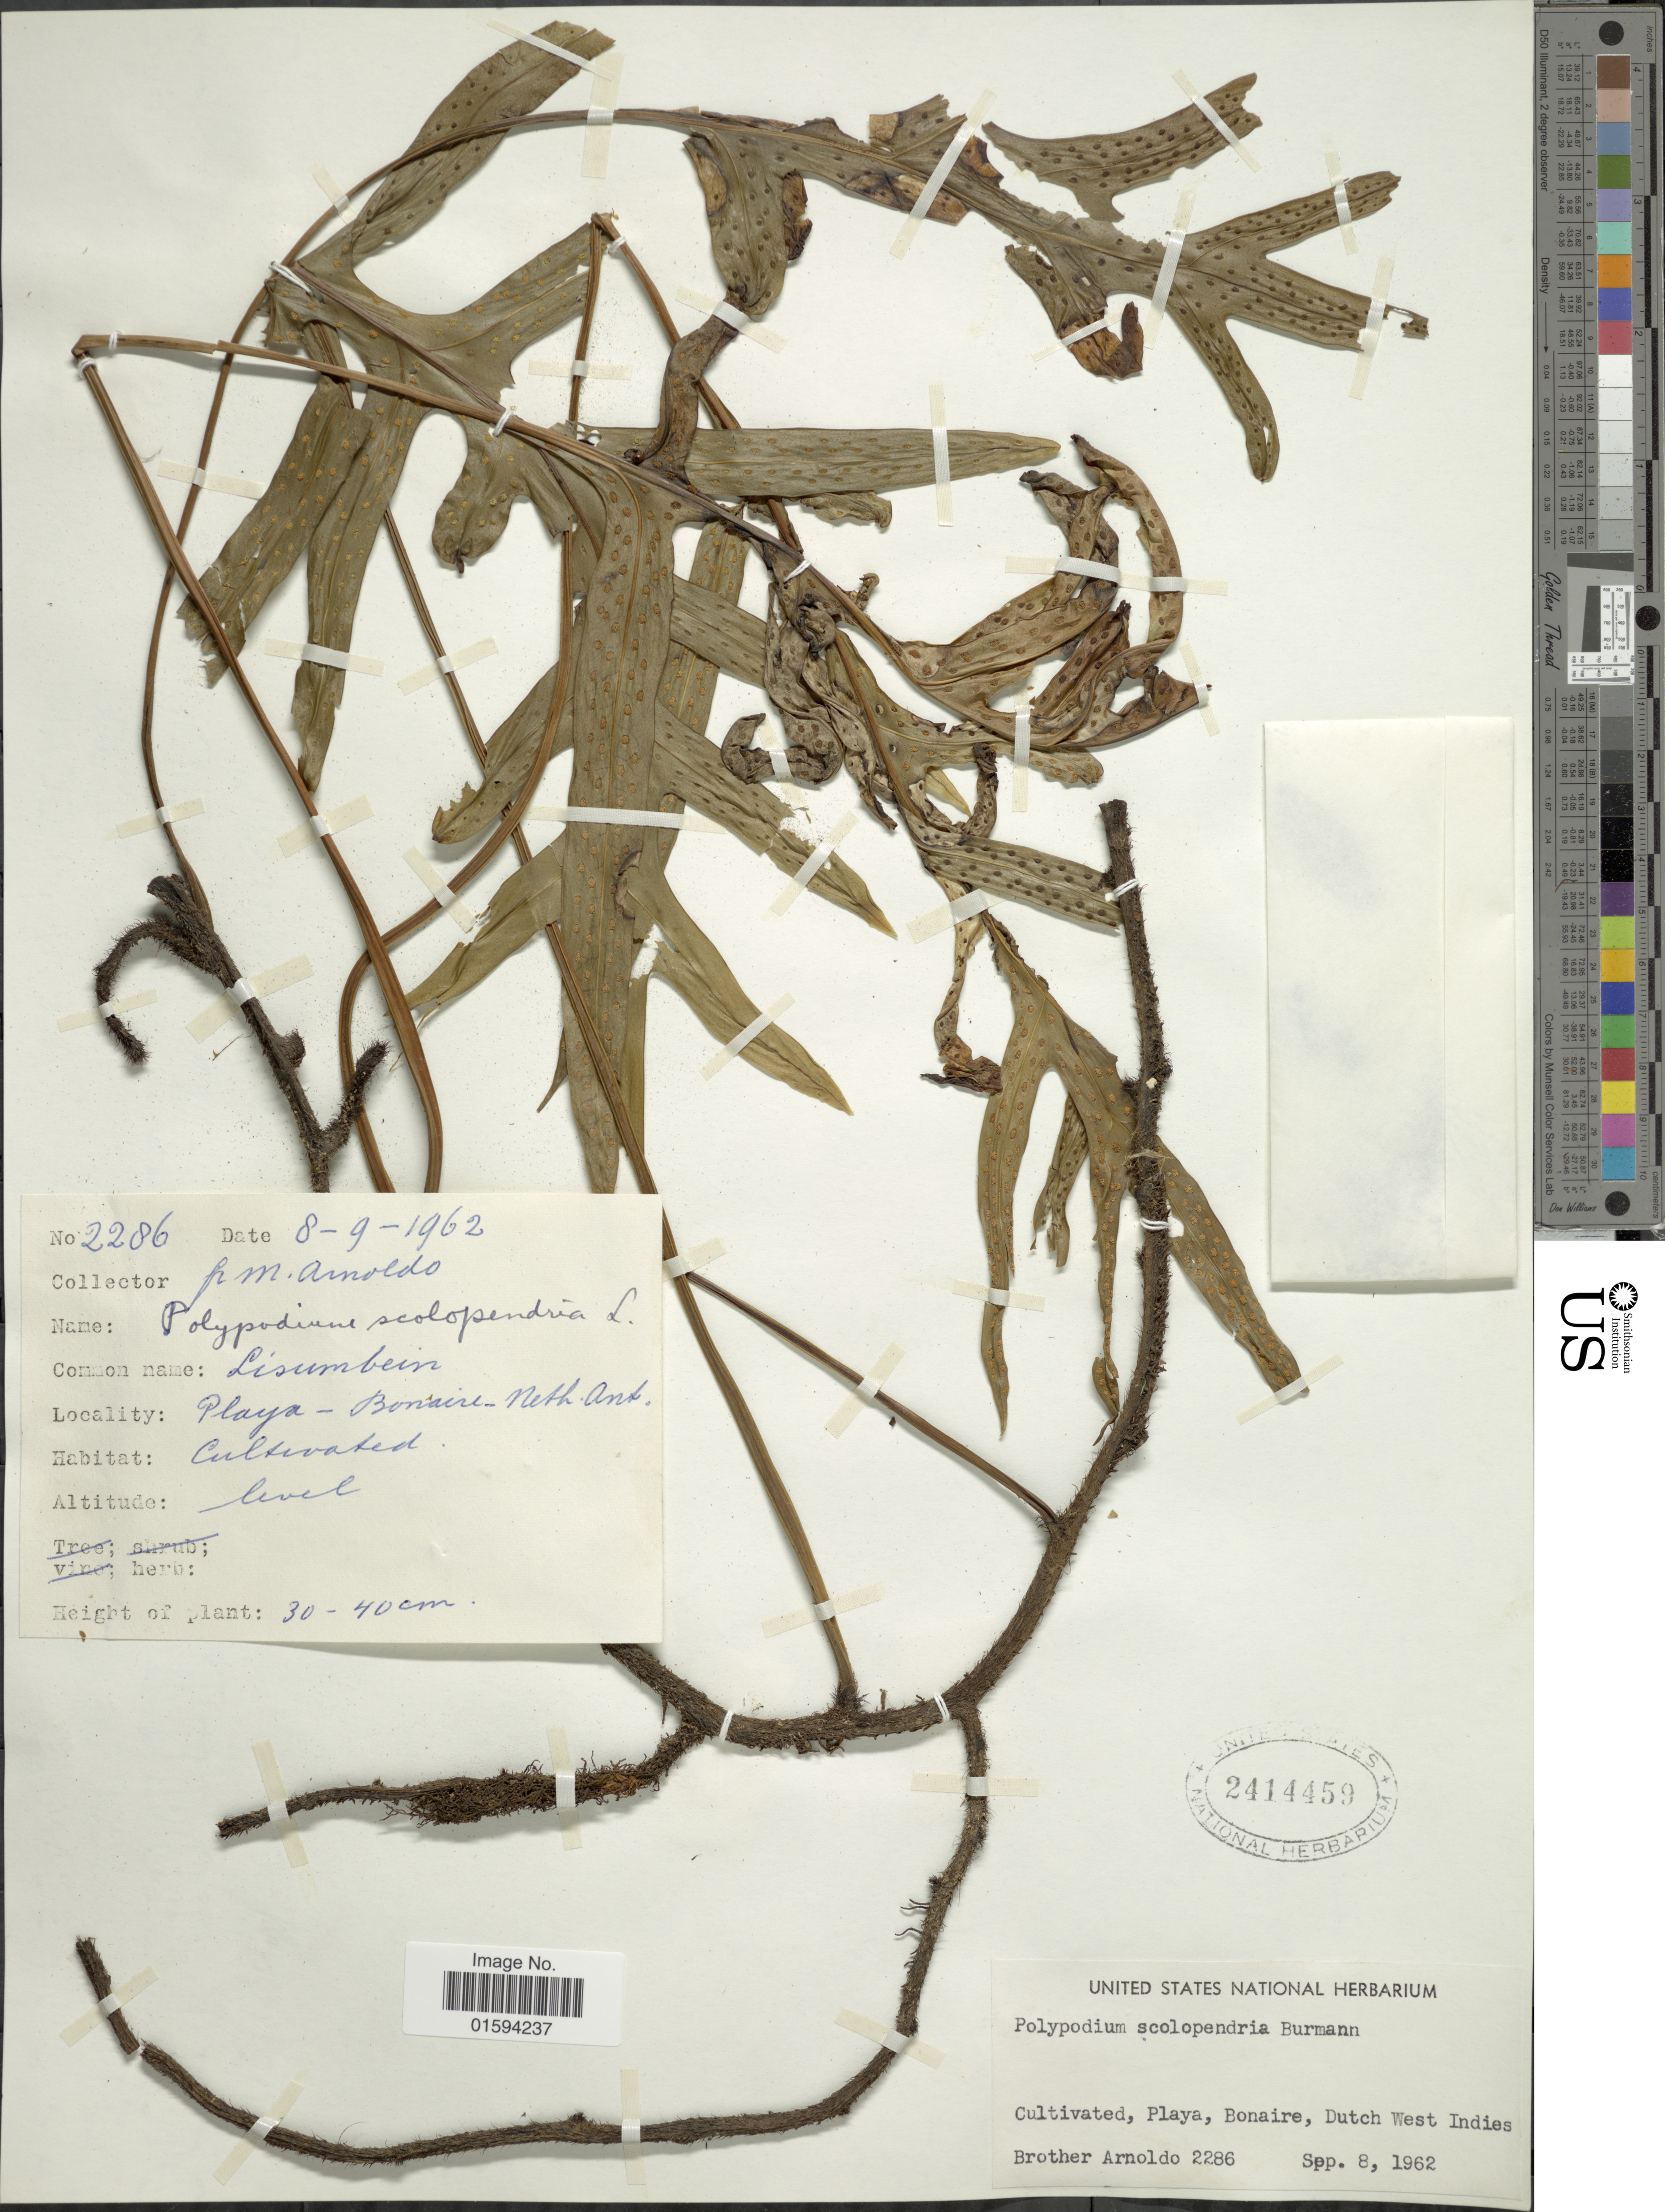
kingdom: Plantae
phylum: Tracheophyta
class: Polypodiopsida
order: Polypodiales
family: Polypodiaceae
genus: Polypodium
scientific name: Polypodium scolopendria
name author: Burm. f.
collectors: N. Arnoldo-Broeders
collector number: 2286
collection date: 1962-09-08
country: Netherlands Antilles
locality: Playa, Bonaire, Dutch West Indies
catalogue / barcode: US 2414459